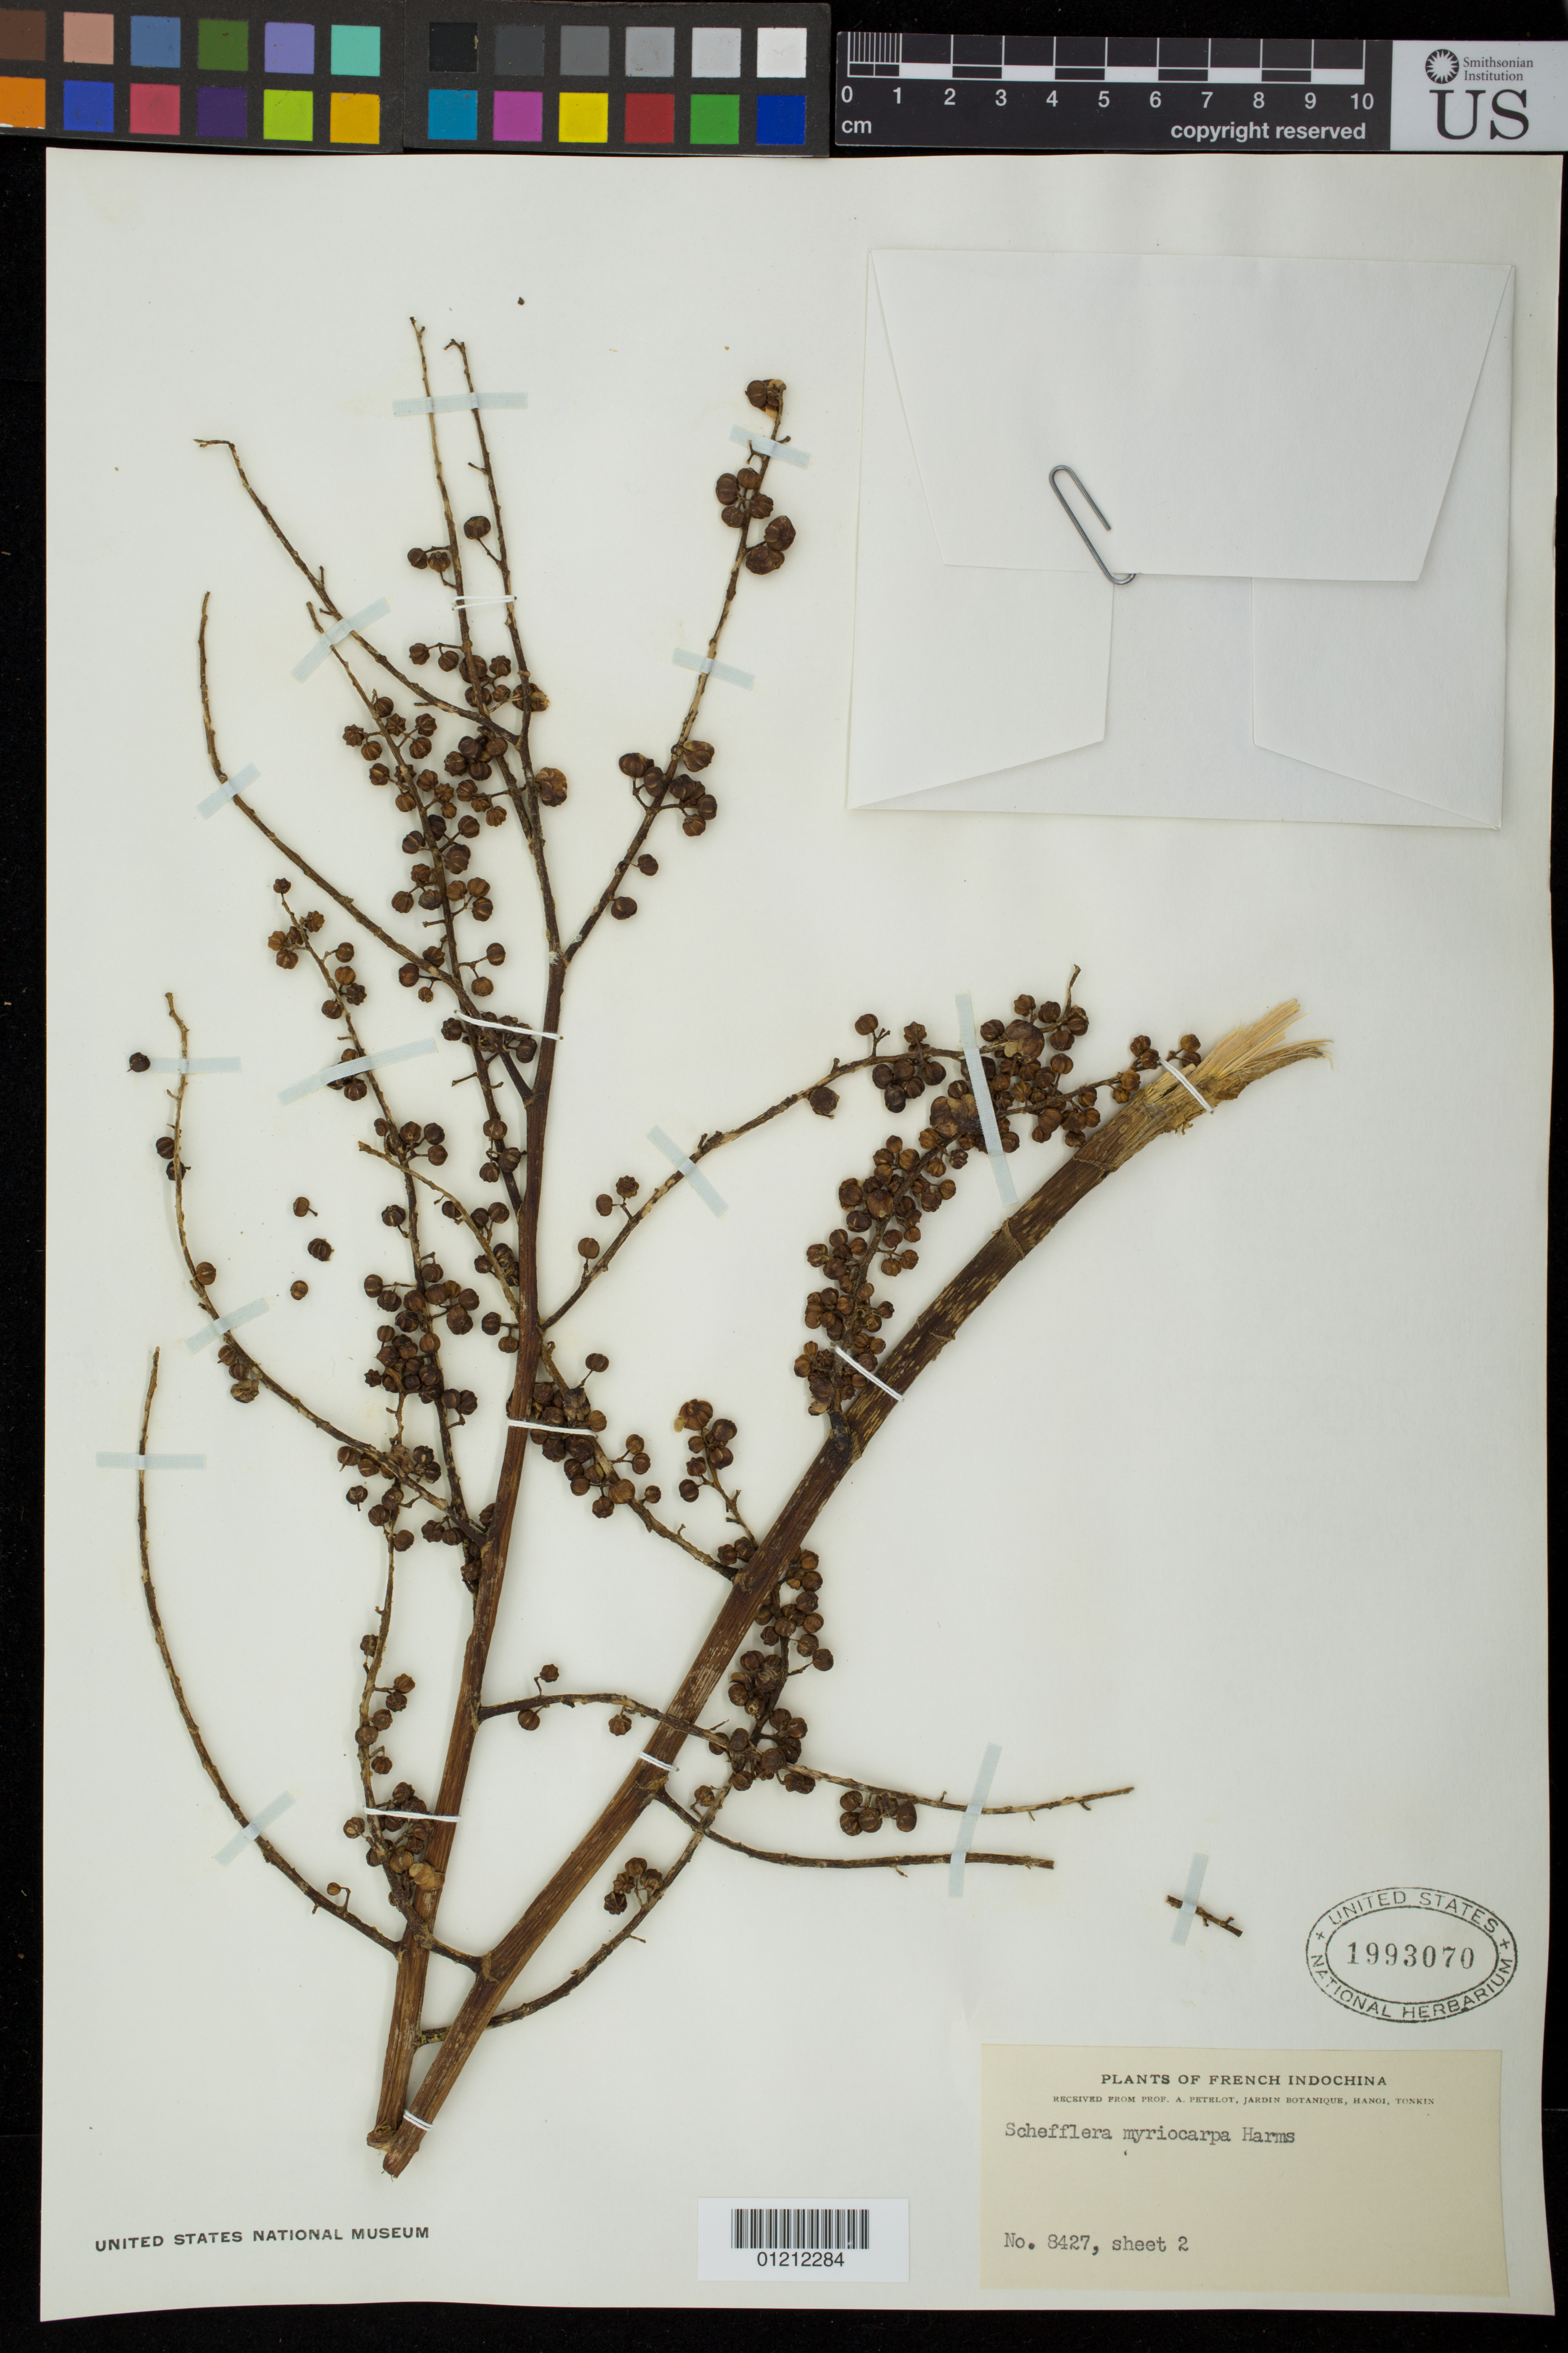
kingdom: Plantae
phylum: Tracheophyta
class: Magnoliopsida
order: Apiales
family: Araliaceae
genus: Schefflera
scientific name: Schefflera myriocarpa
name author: Harms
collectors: A. Petelot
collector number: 8427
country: Vietnam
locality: French Indochina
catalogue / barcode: US 1993070